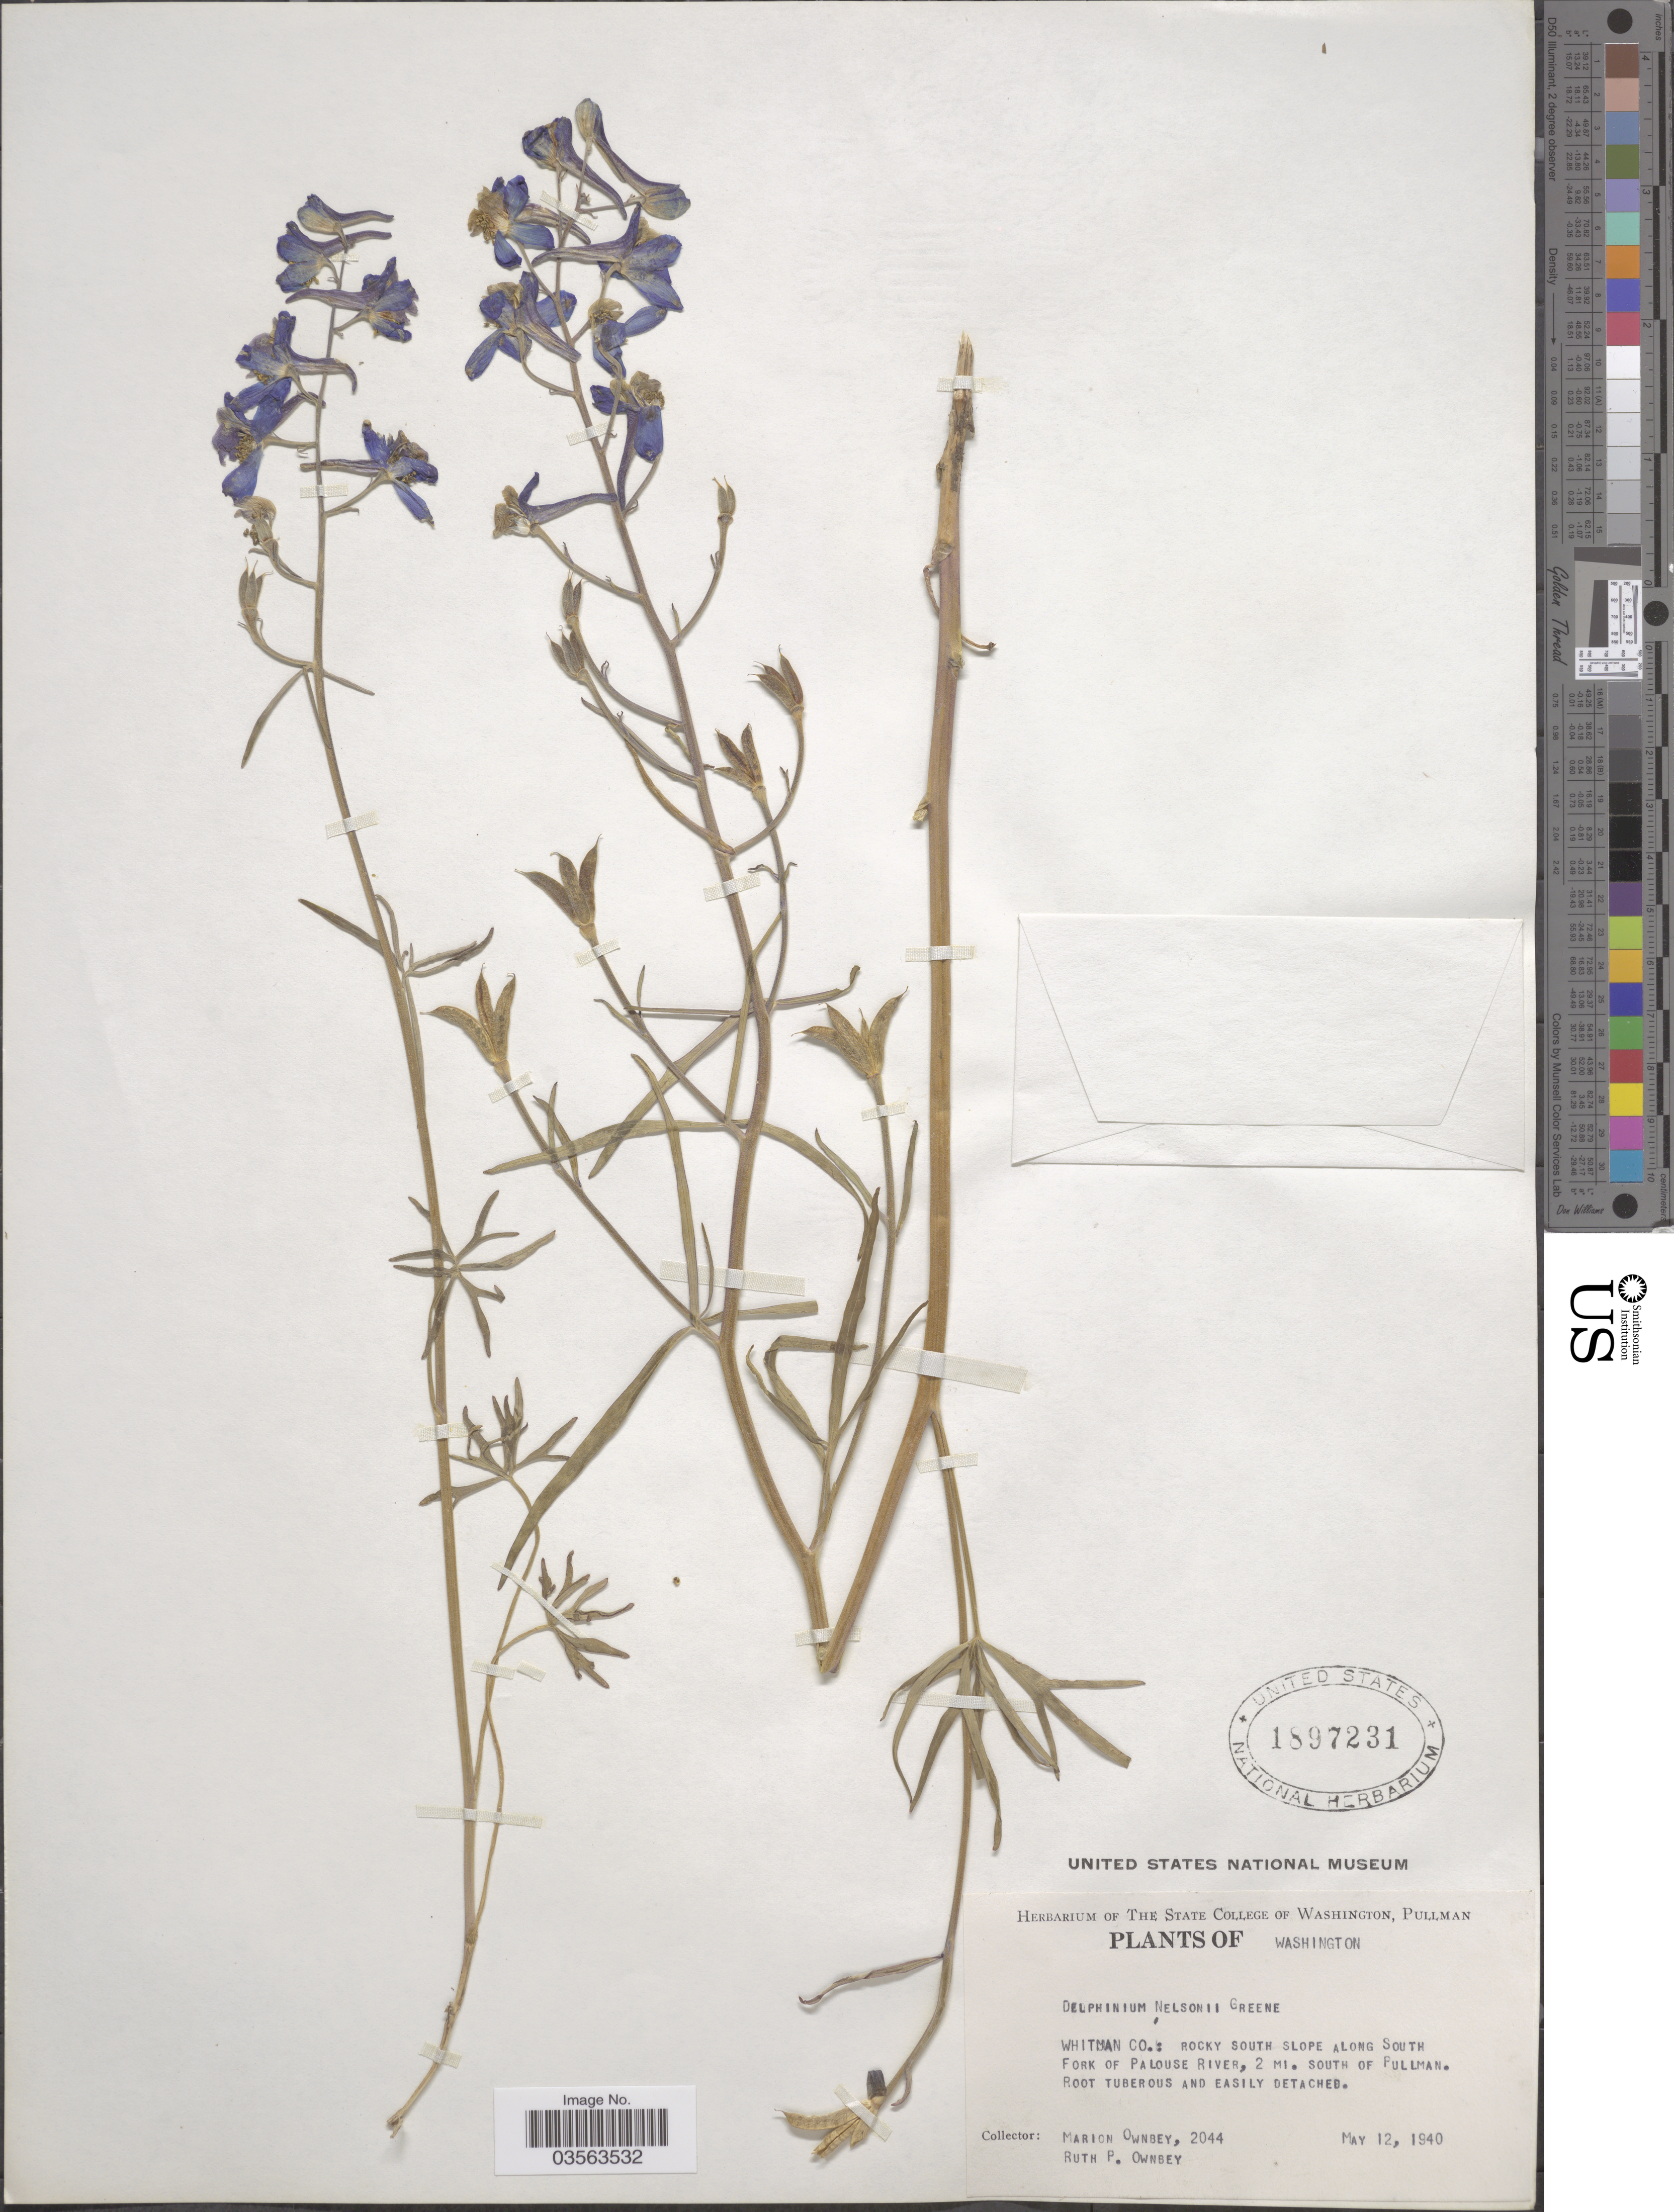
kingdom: Plantae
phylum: Tracheophyta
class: Magnoliopsida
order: Ranunculales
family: Ranunculaceae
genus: Delphinium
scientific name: Delphinium nelsonii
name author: Greene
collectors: M. Ownbey & R. Ownbey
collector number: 2044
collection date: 1940-05-12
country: United States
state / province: Washington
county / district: Whitman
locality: Whitman Co.: Rocky South Slope along South Fork of Palouse River, 2 mi. South of Pullman.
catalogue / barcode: US 1897231